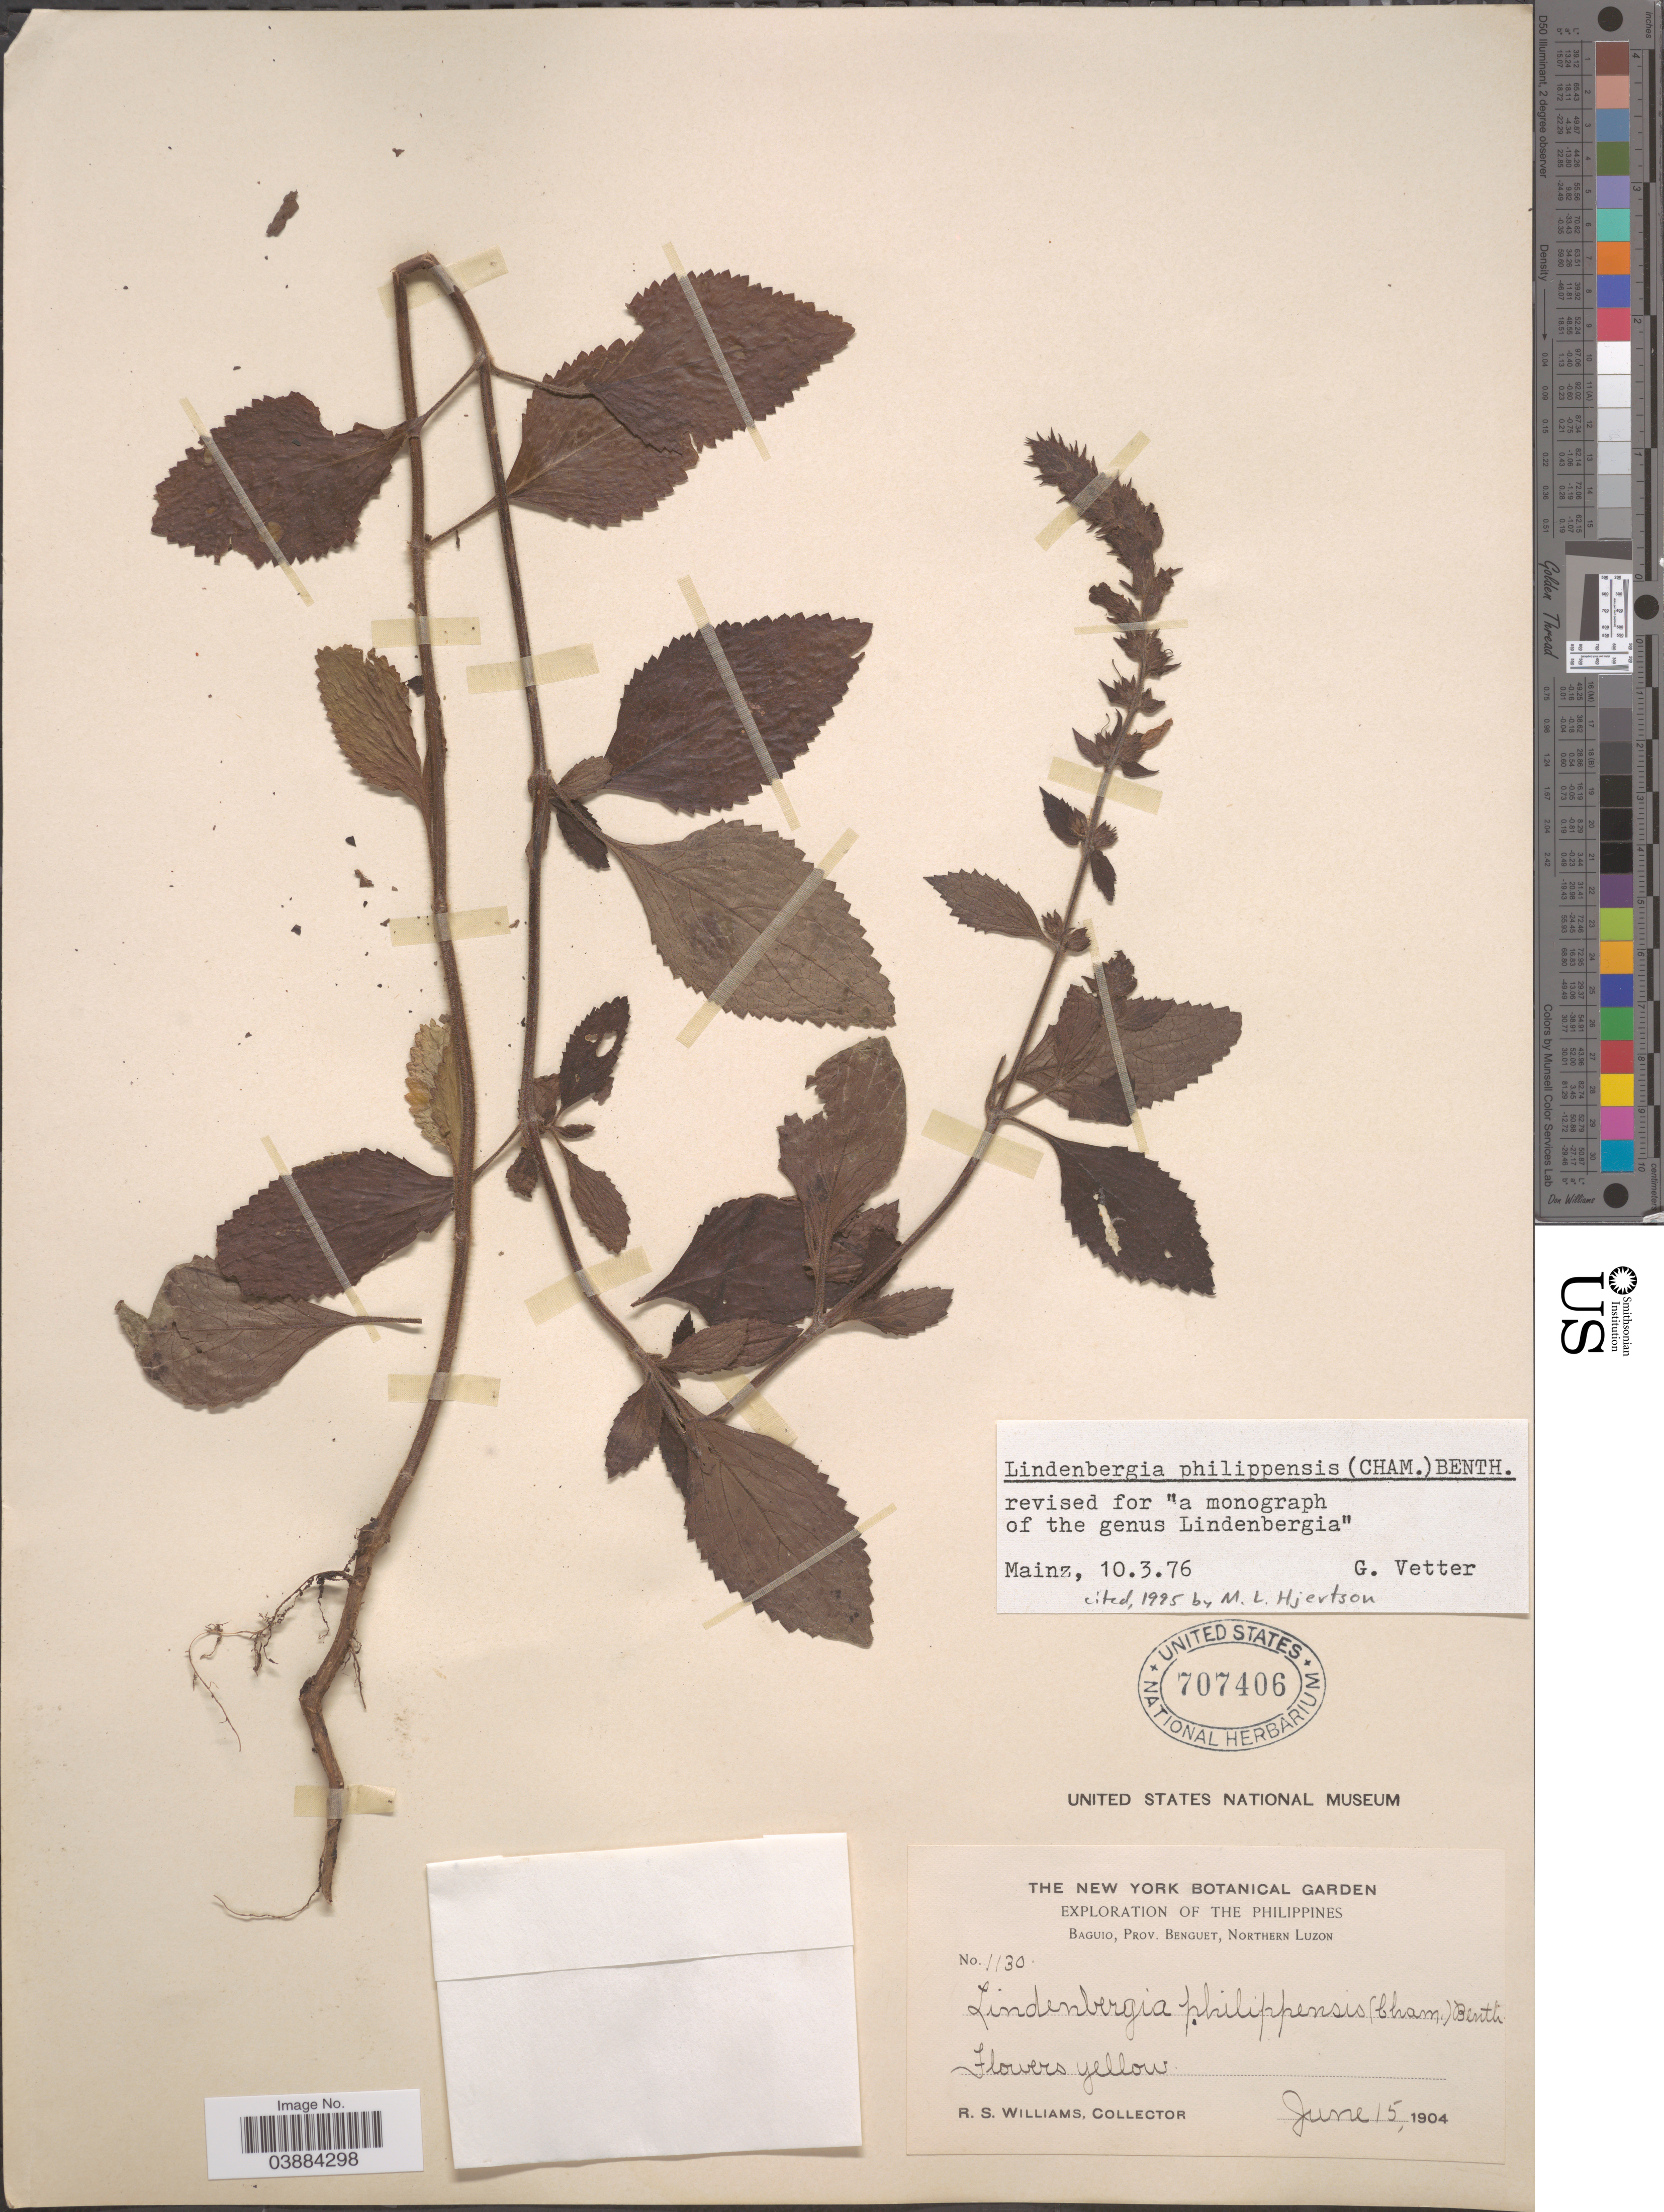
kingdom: Plantae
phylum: Tracheophyta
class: Magnoliopsida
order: Lamiales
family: Orobanchaceae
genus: Lindenbergia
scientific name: Lindenbergia philippensis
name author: (Cham. & Schltdl.) Benth.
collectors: R. S. Williams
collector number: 1130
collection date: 1904-06-15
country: Philippines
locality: Baguio, Prov. Benguet, Northern Luzon.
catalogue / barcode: US 707406